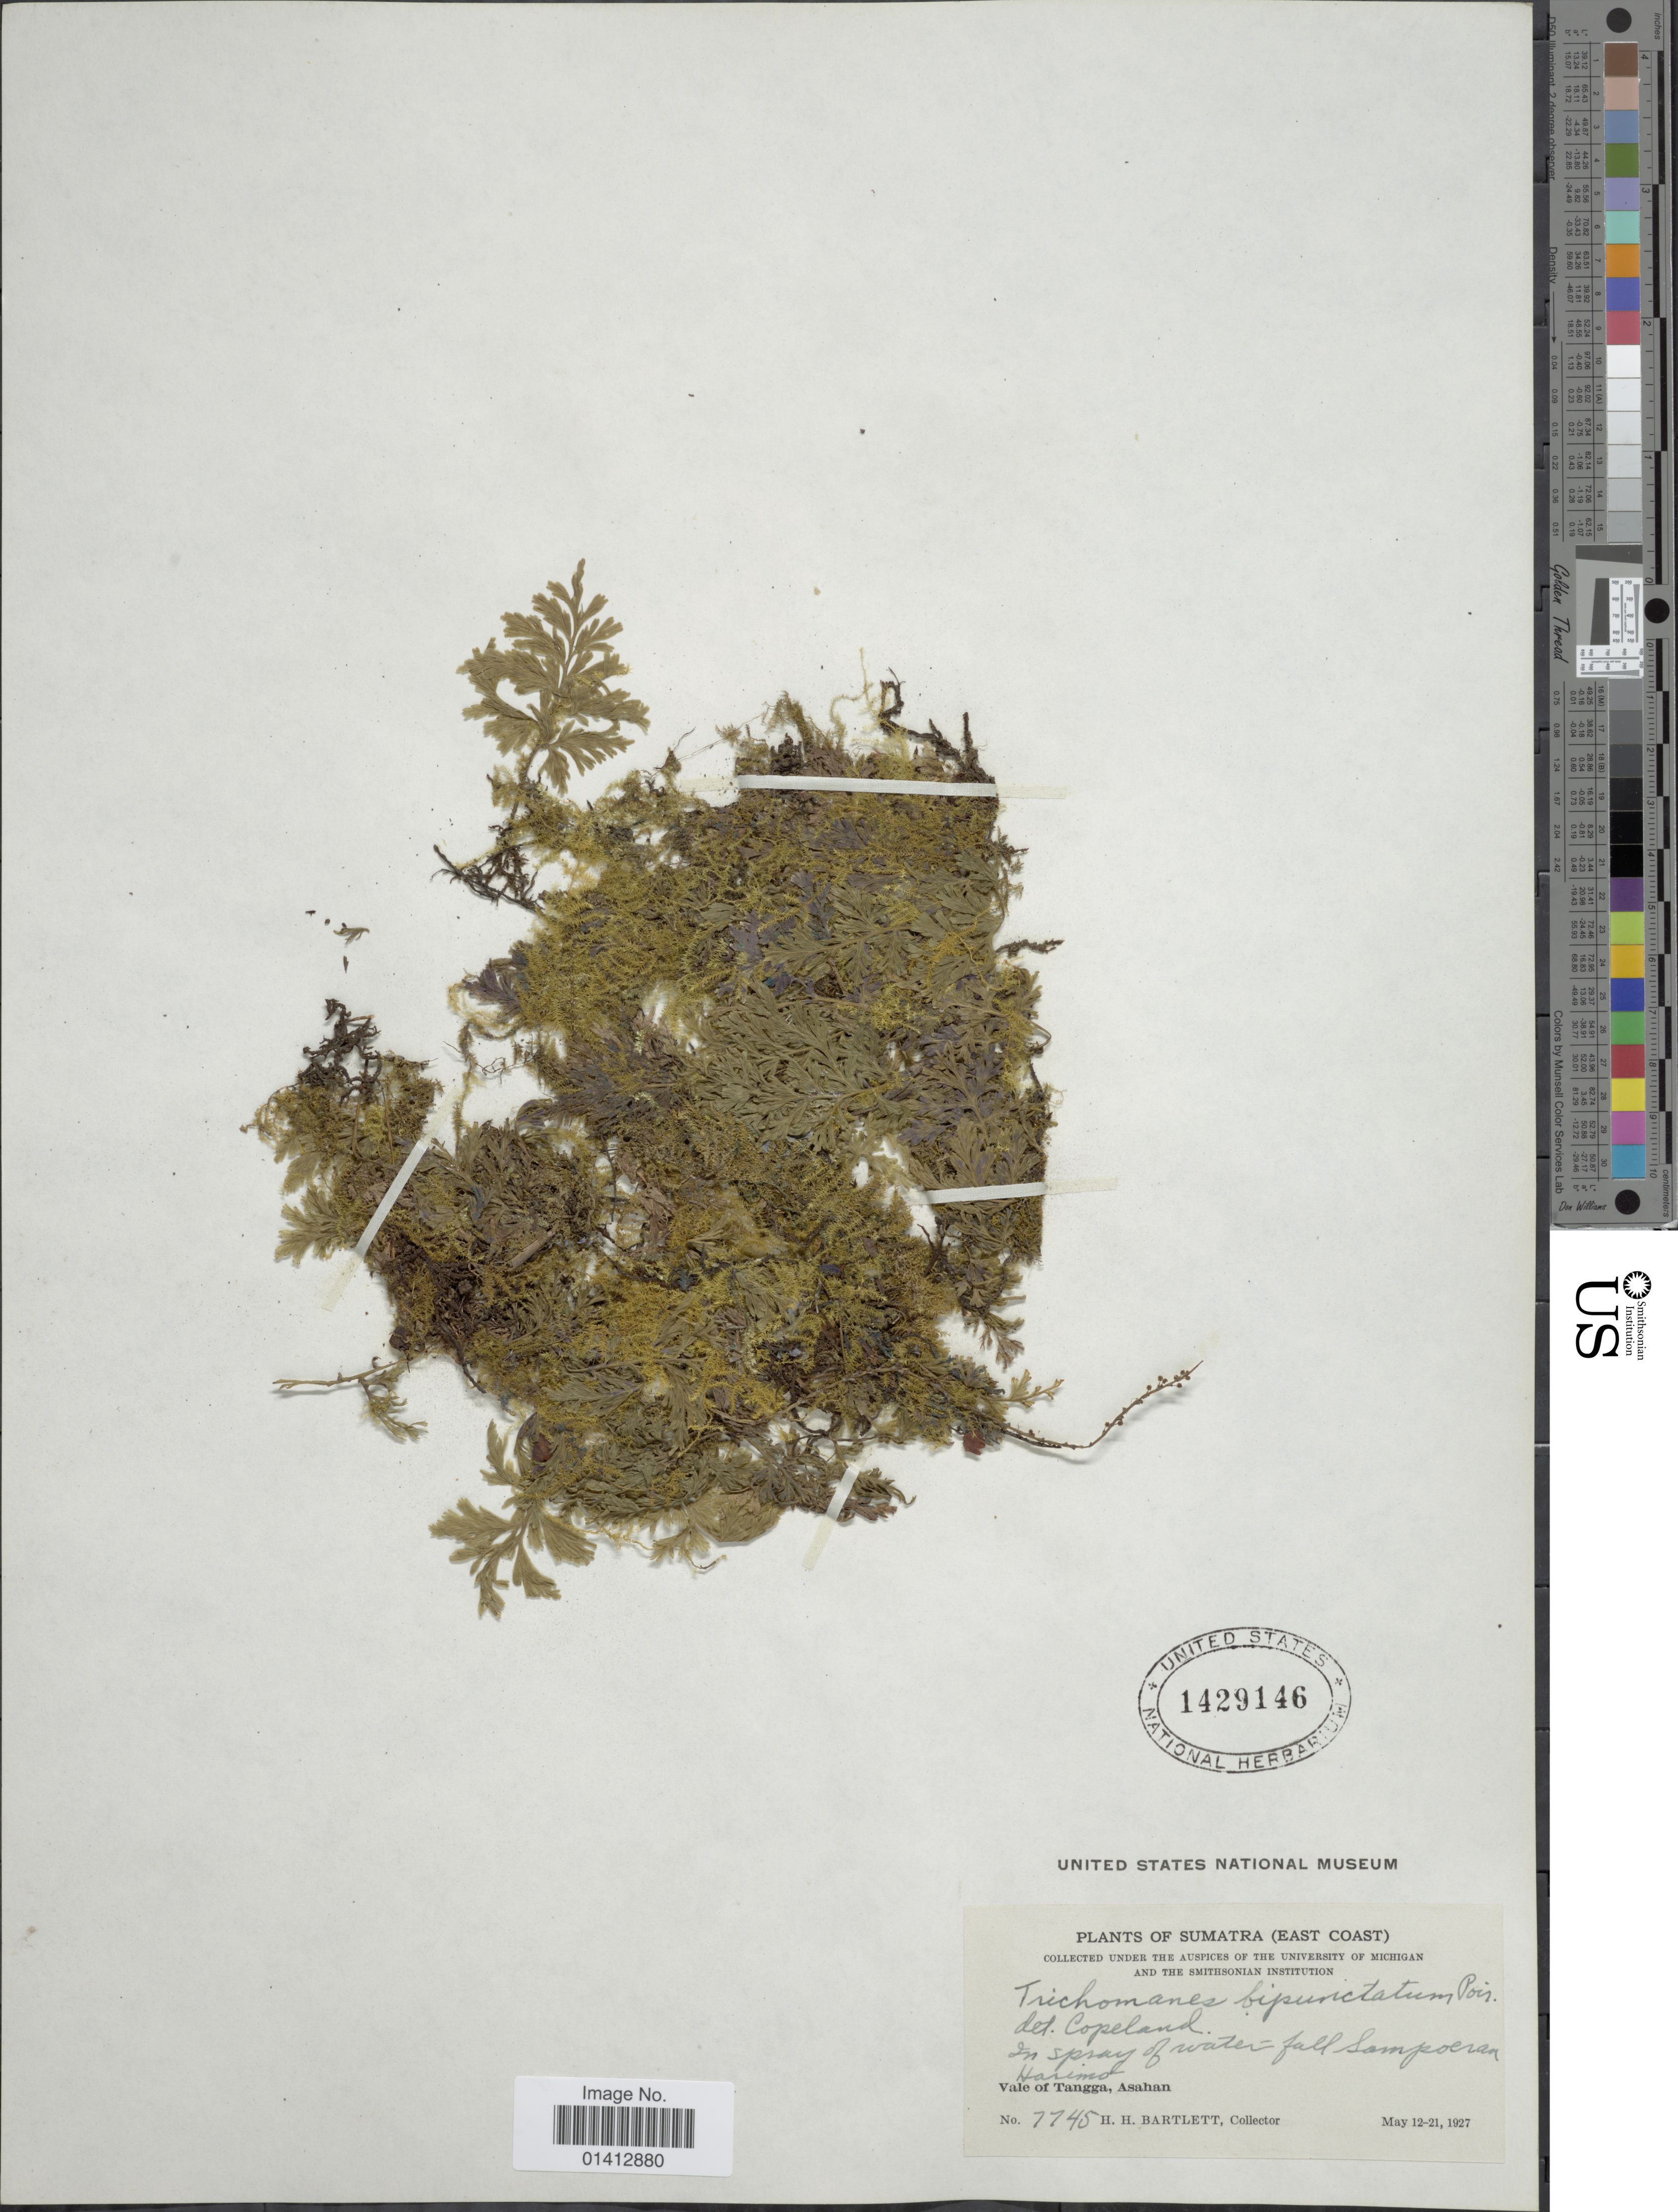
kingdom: Plantae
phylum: Tracheophyta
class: Polypodiopsida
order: Hymenophyllales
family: Hymenophyllaceae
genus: Crepidomanes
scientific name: Crepidomanes bipunctatum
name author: (Poir.) Copel.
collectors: H. H. Bartlett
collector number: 7745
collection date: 1927-05-12/1927-05-21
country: Indonesia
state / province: Sumatra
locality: (East Coast), In spray of water-fall Sampoeran Harims, Vale of Tangga, Asahan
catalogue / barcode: US 1429146